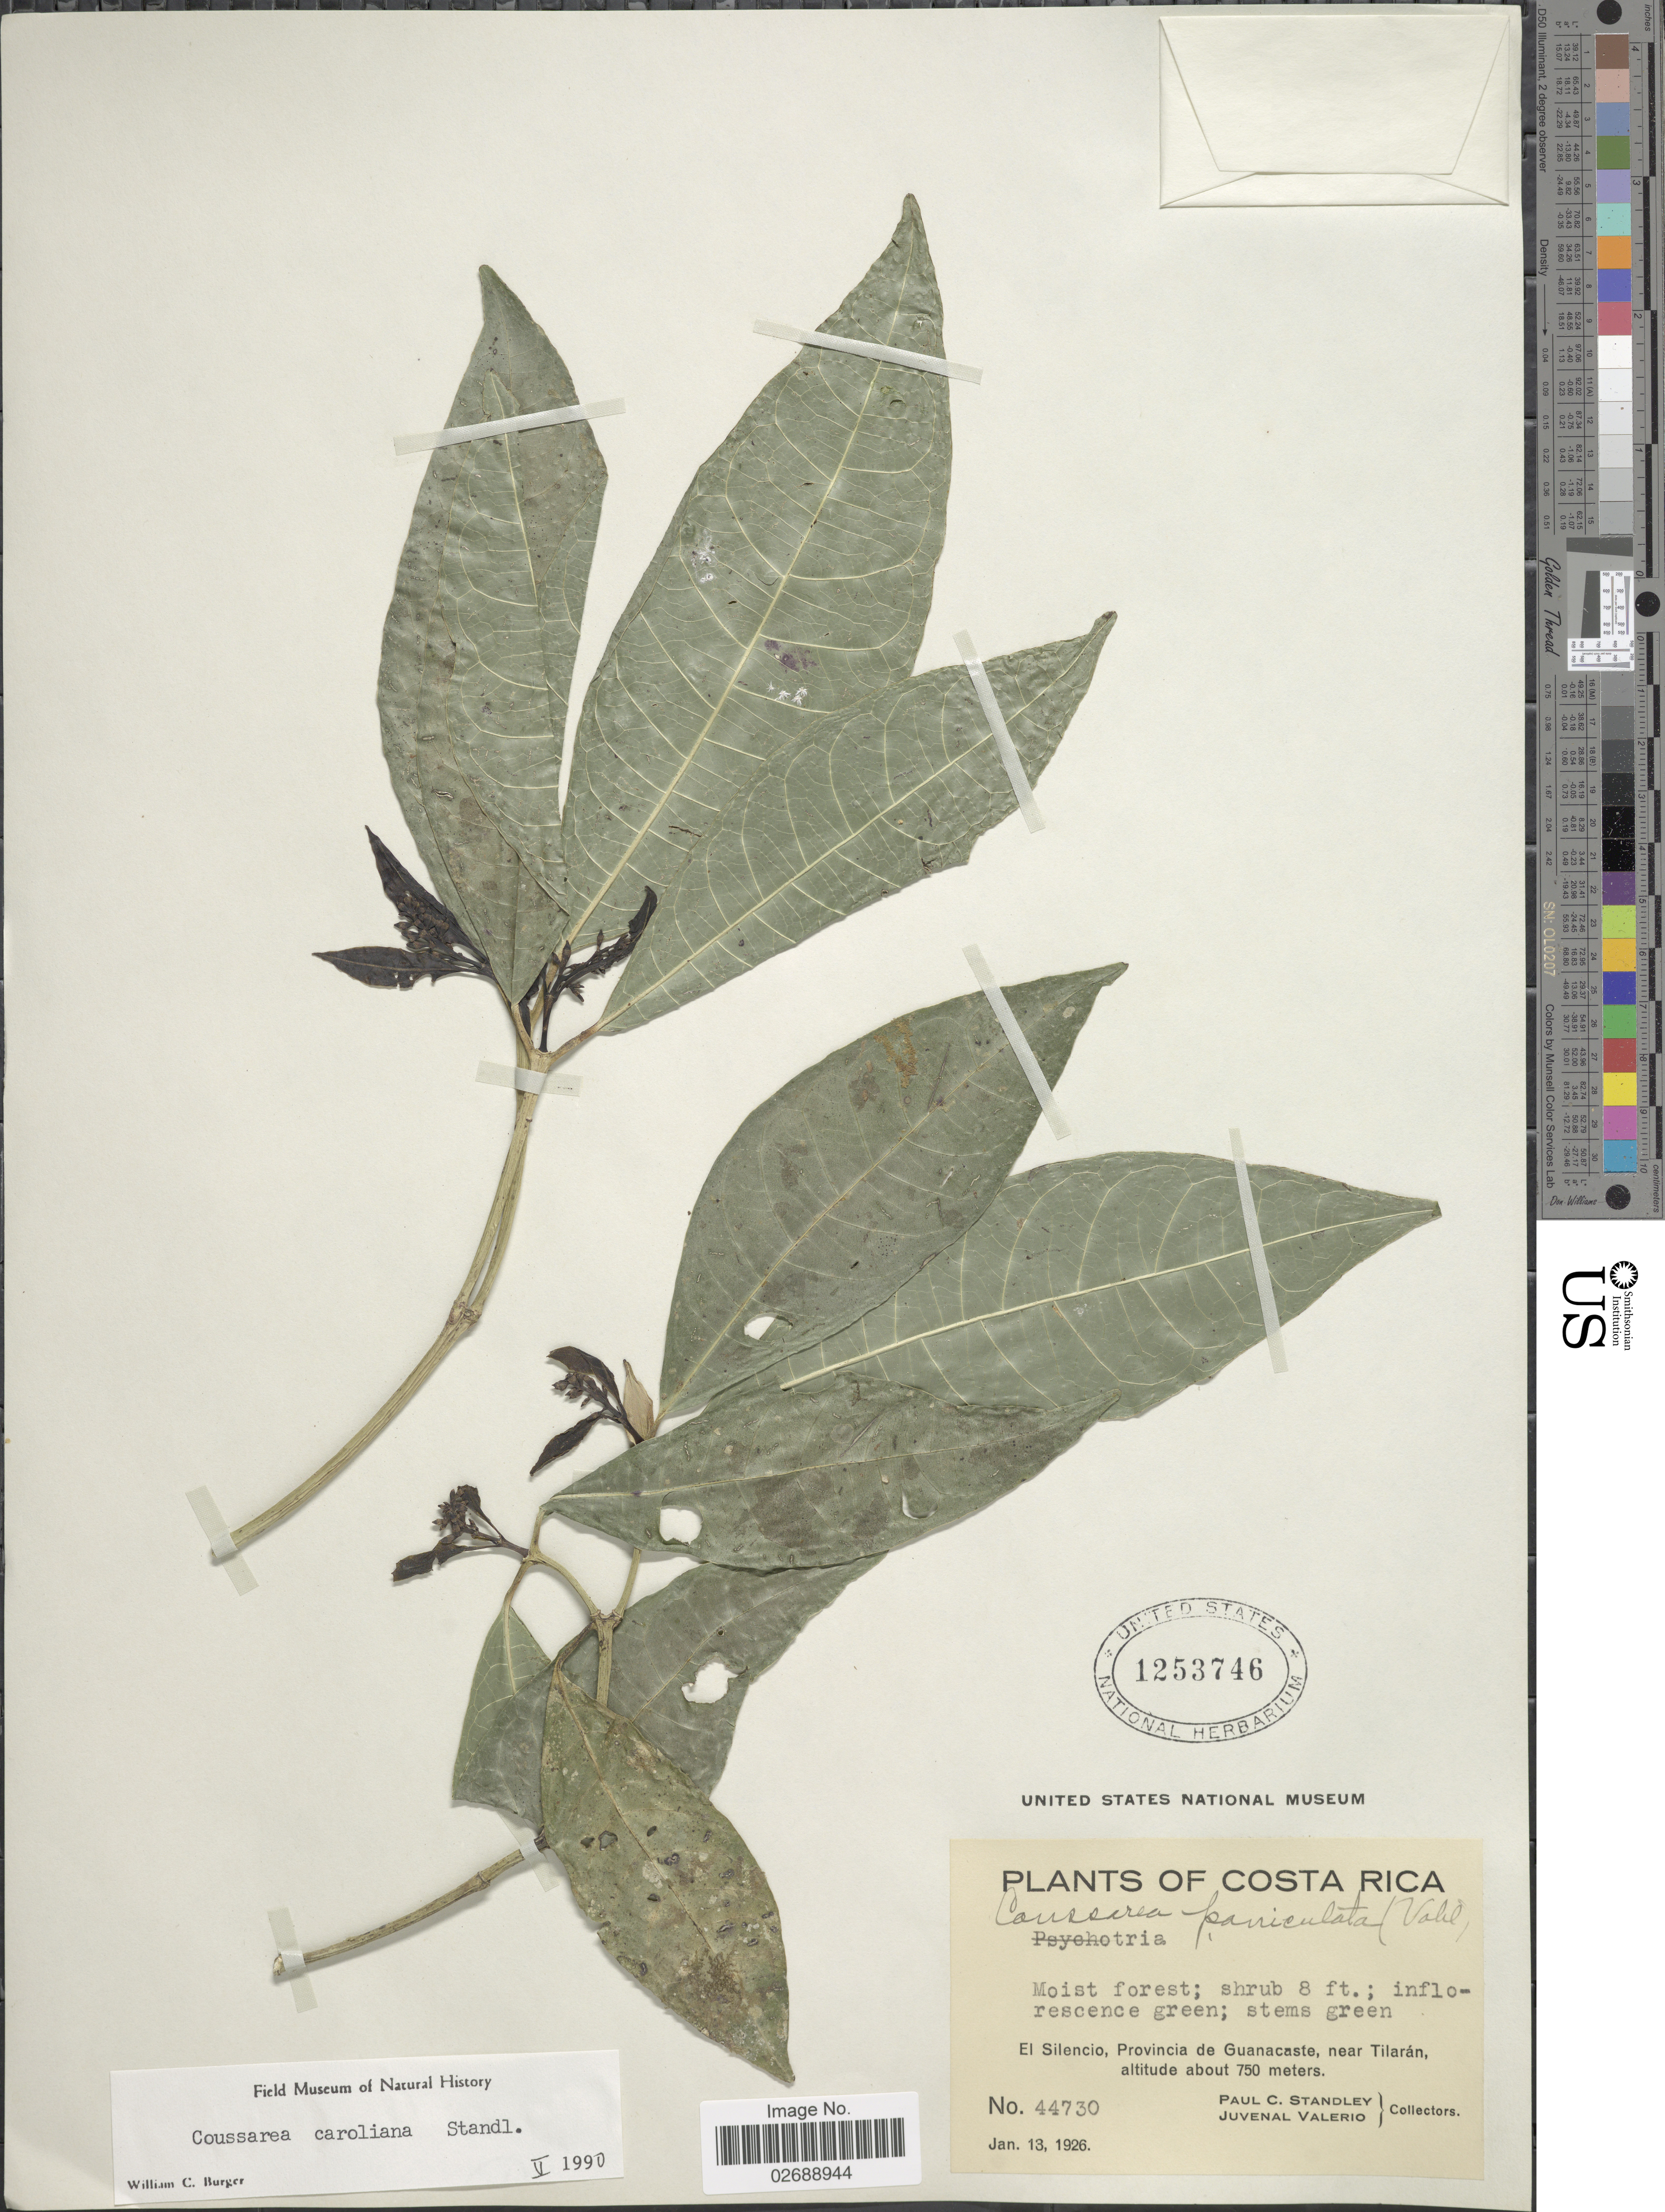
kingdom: Plantae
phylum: Tracheophyta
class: Magnoliopsida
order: Gentianales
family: Rubiaceae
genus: Coussarea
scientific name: Coussarea caroliana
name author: Standl.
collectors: P. C. Standley & J. Valerio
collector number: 44730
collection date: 1926-01-13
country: Costa Rica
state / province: Guanacaste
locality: El Silencio, near Tilaran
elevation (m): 750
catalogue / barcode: US 1253746